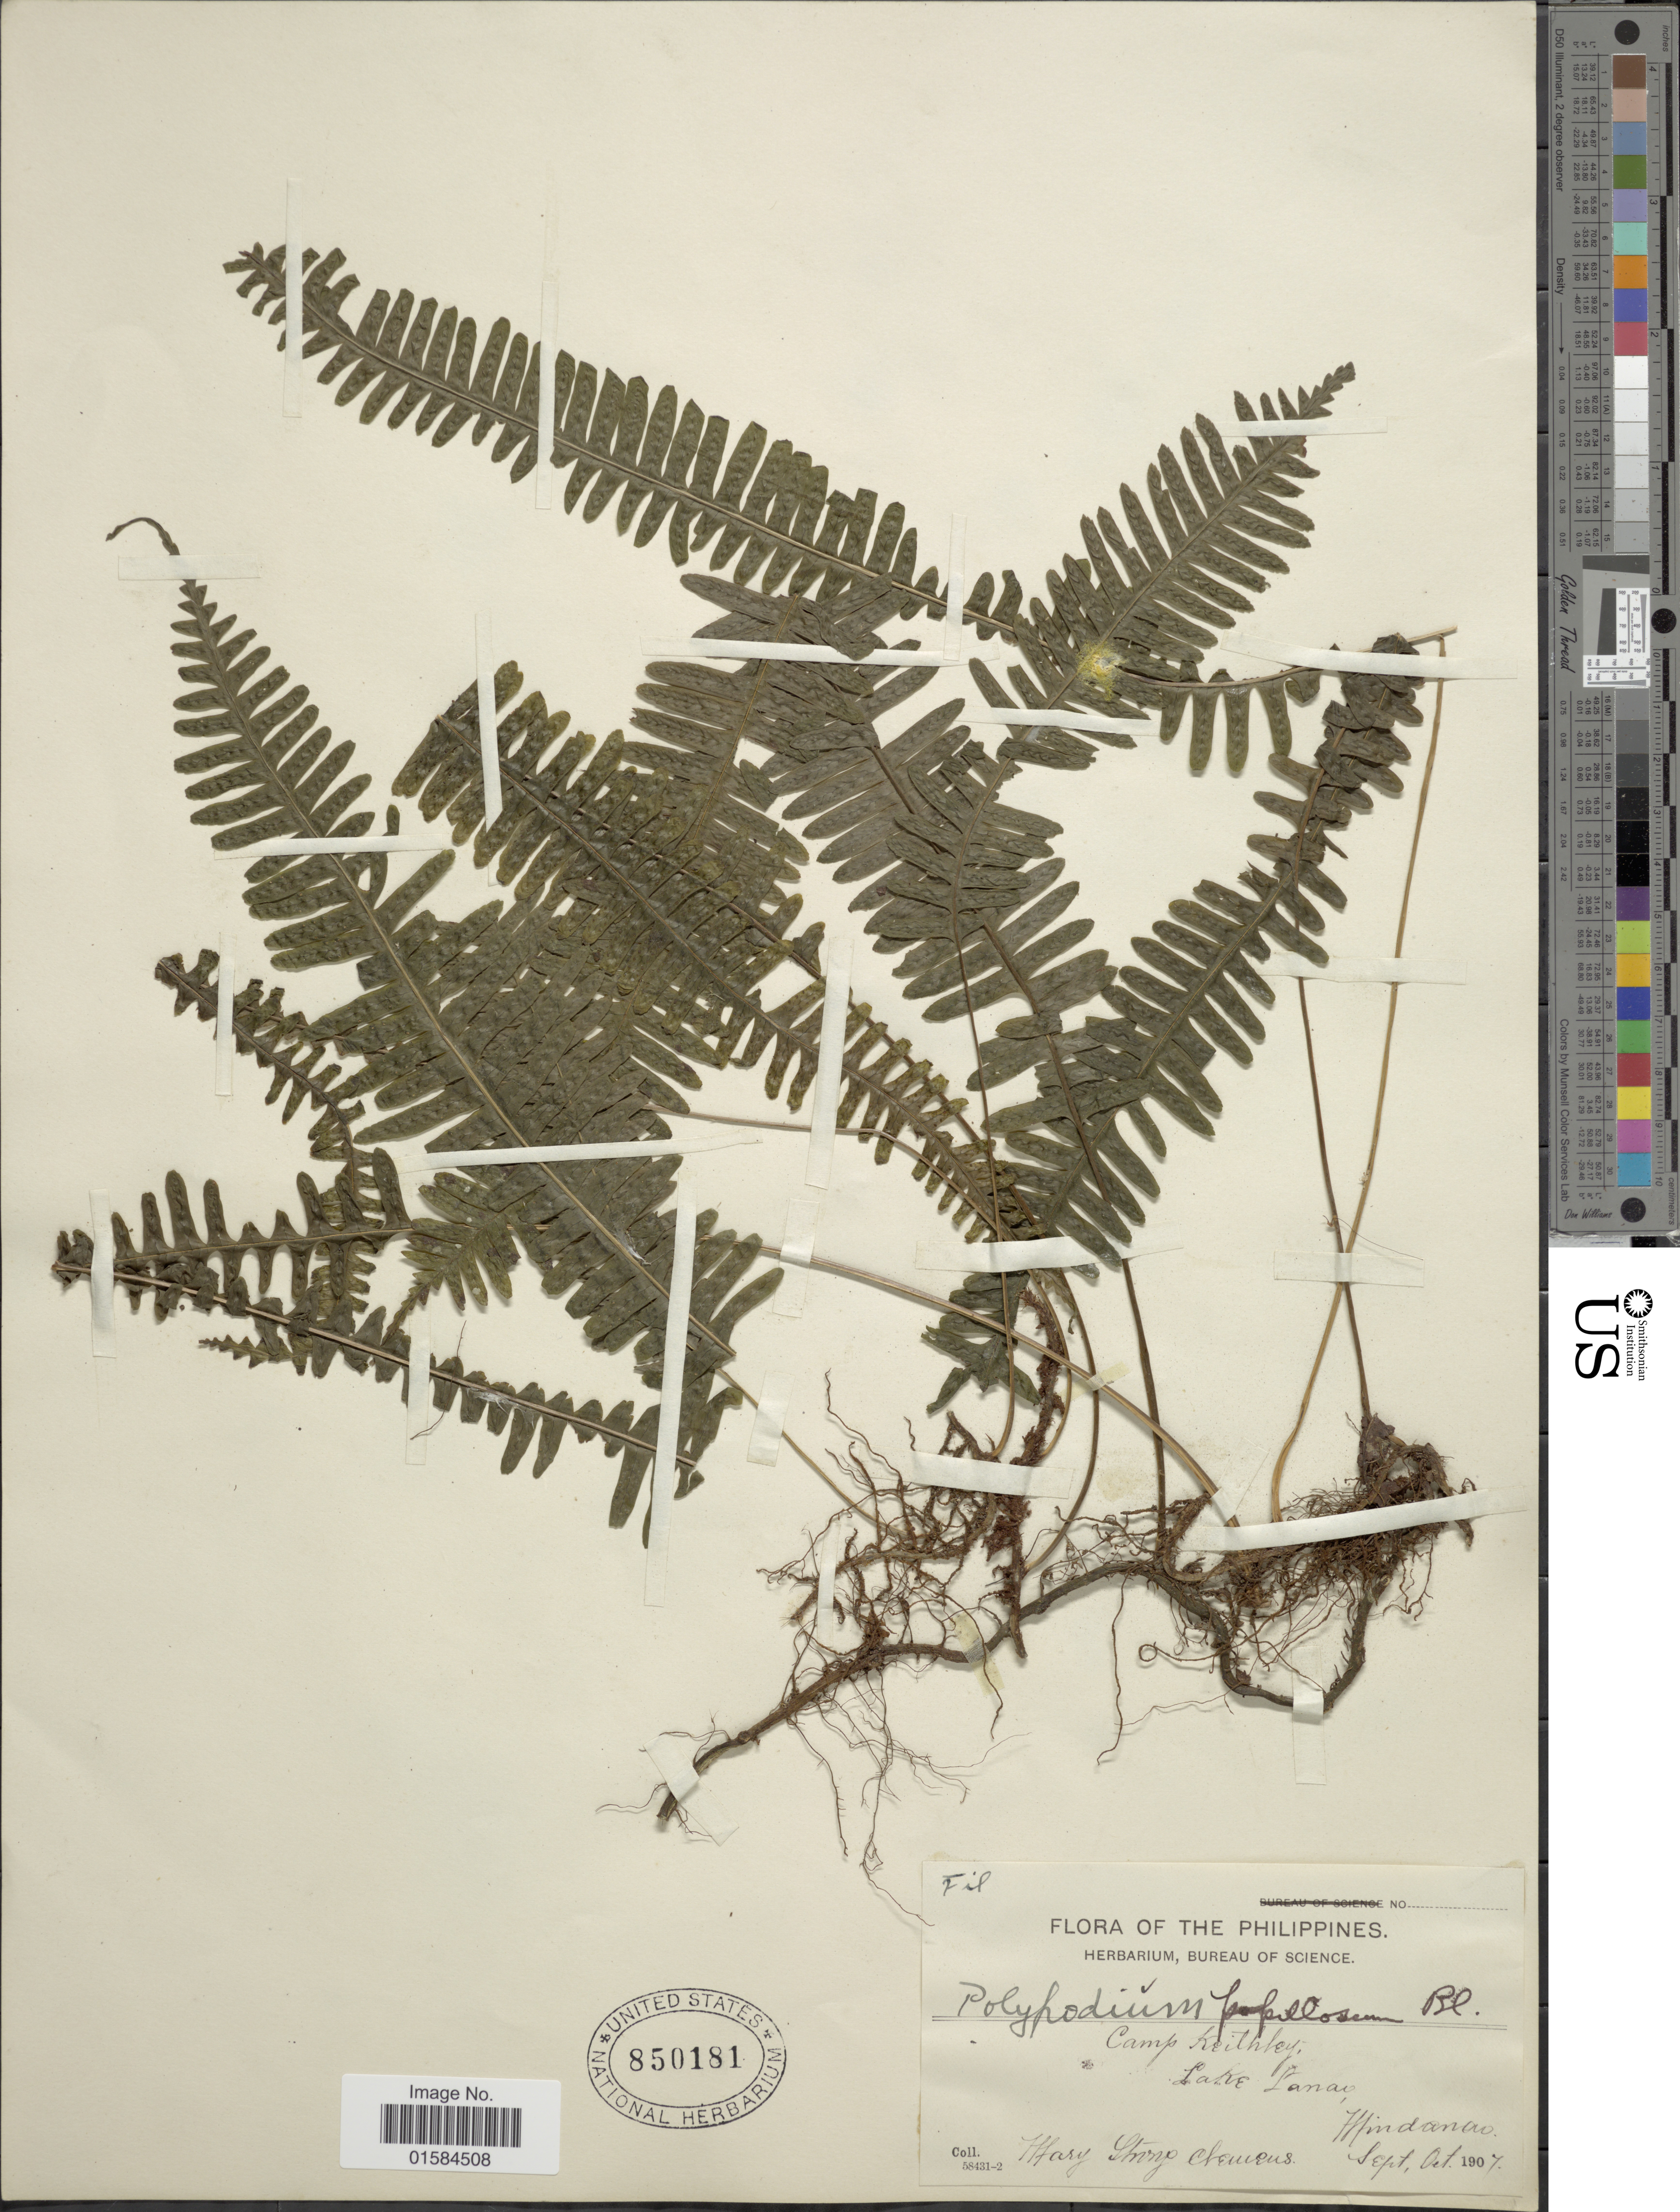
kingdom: Plantae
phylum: Tracheophyta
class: Polypodiopsida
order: Polypodiales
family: Polypodiaceae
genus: Thylacopteris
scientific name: Thylacopteris papillosa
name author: (Blume) Kunze ex J. Sm.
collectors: M. S. Clemens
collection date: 1907-09/1907-10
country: Philippines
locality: Camp Keithley, Lake Lanao, Mindanao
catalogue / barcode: US 850181